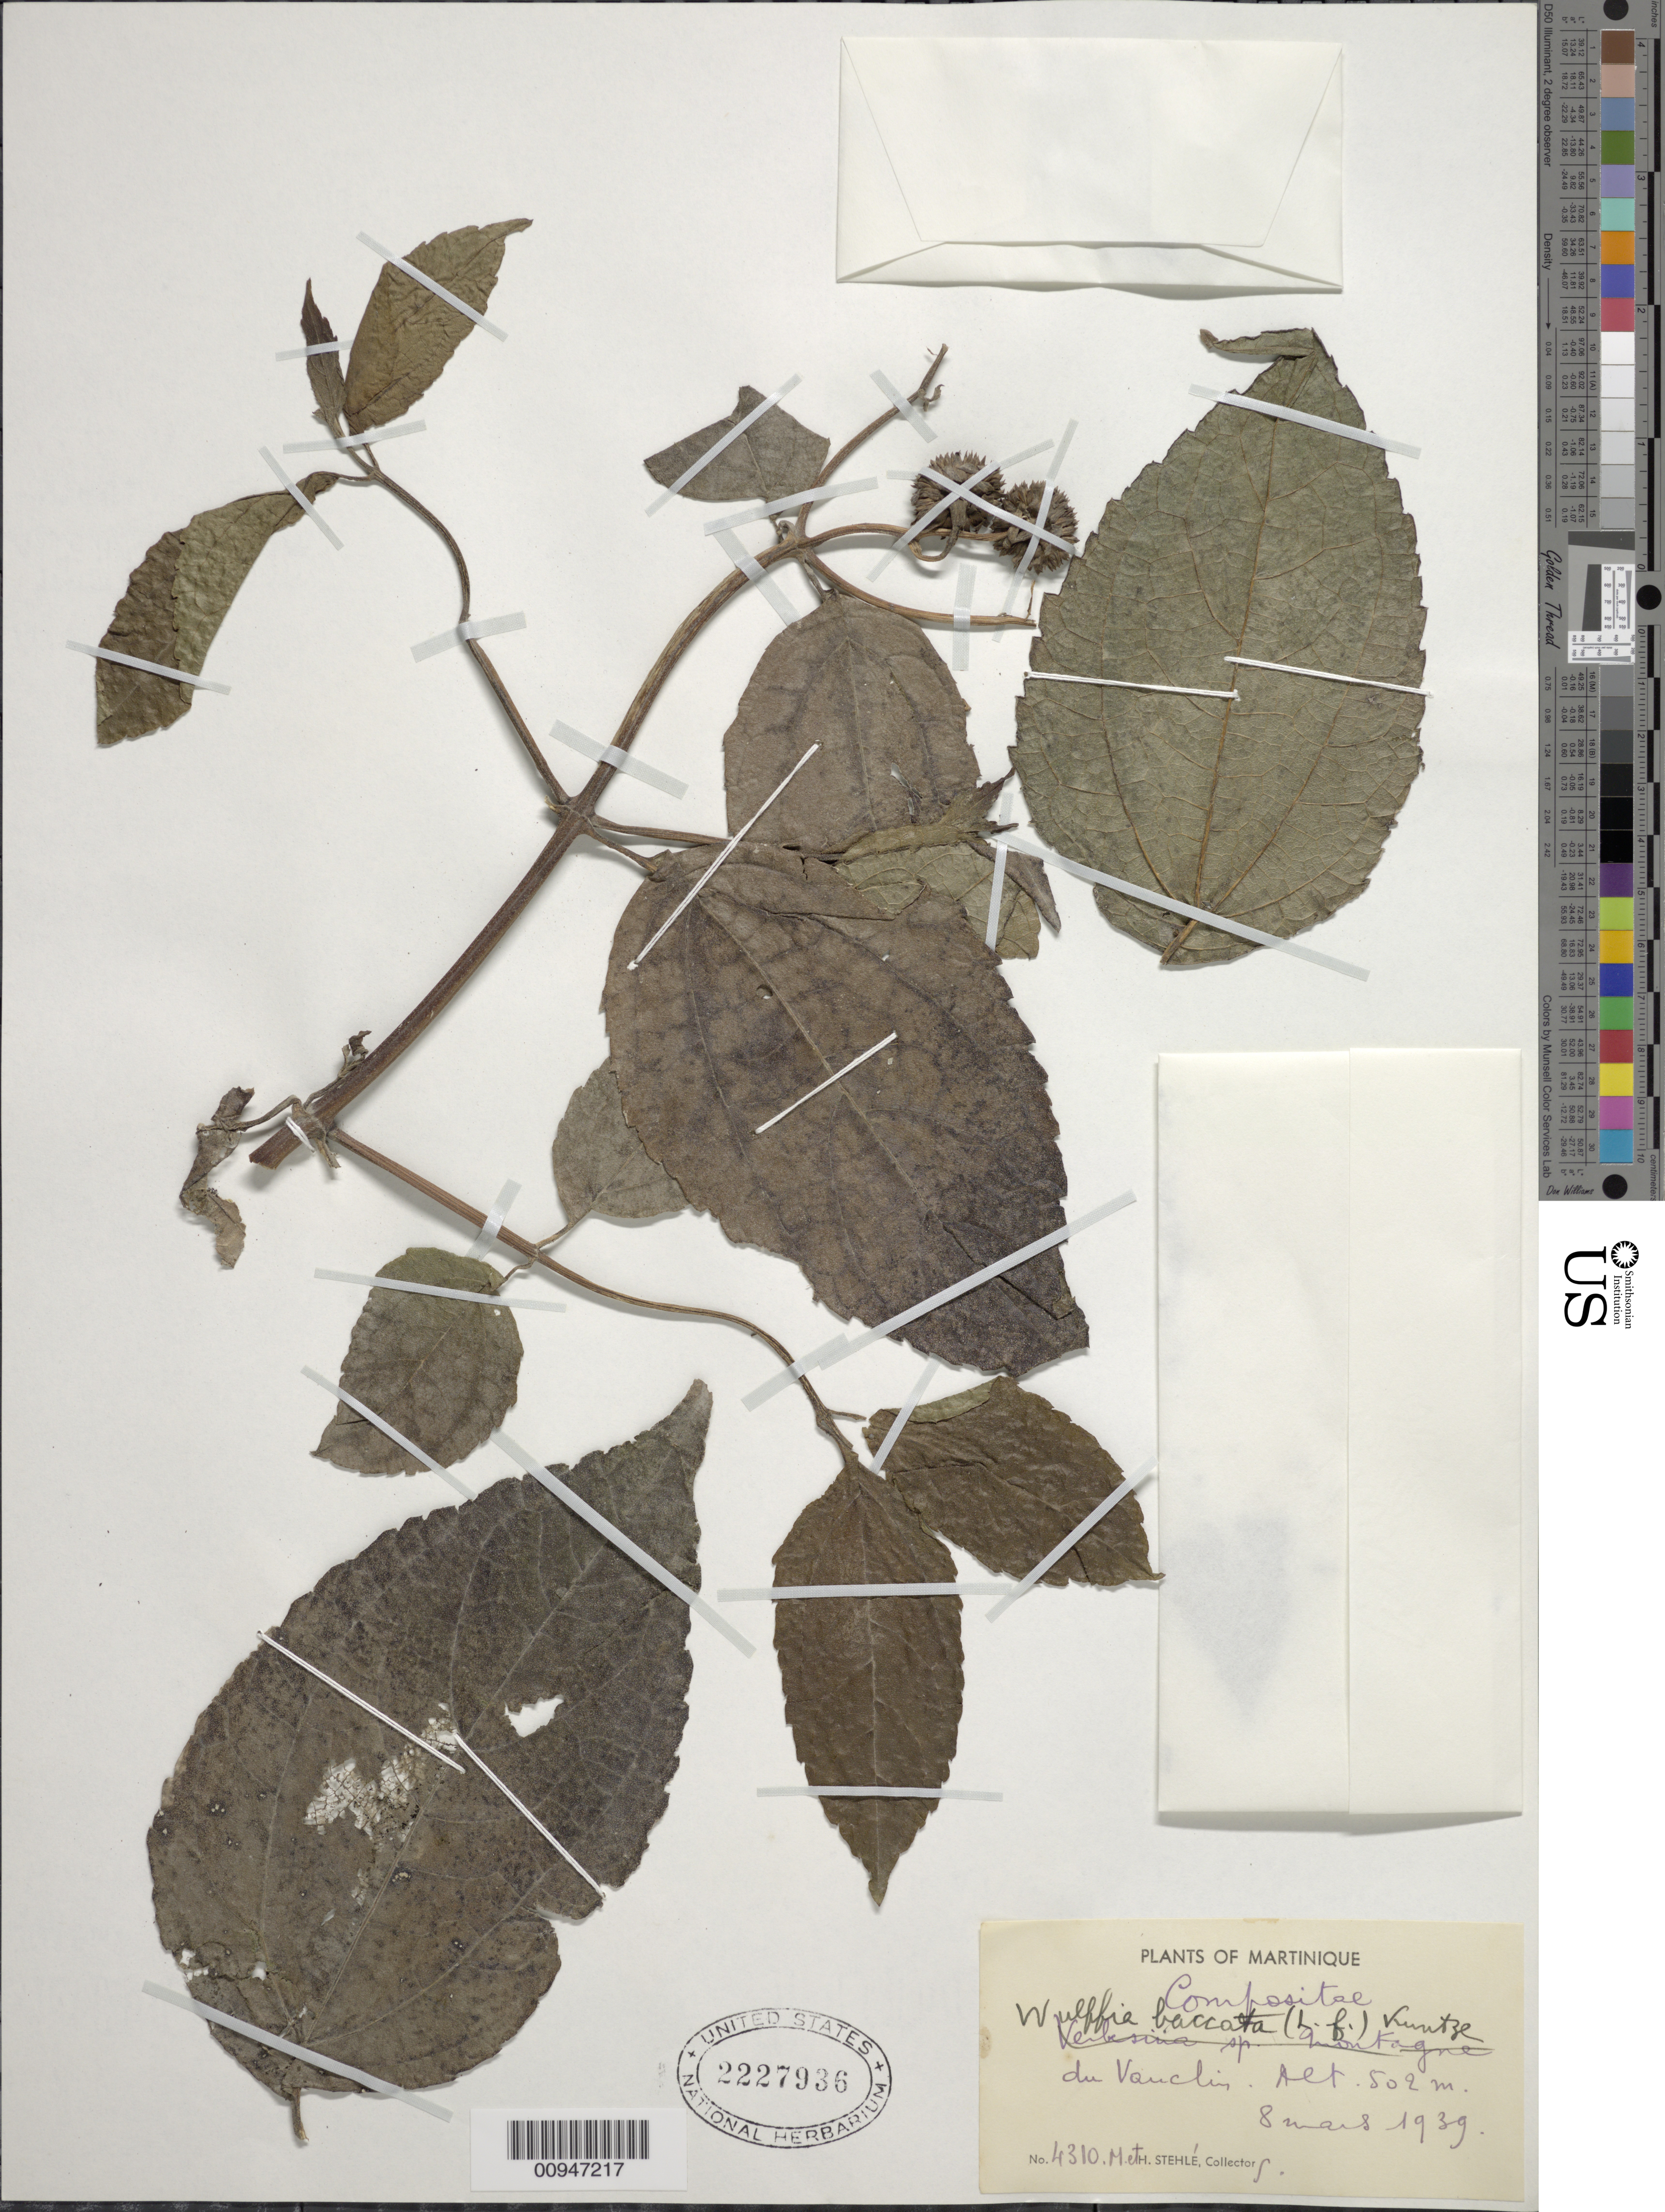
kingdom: Plantae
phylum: Tracheophyta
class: Magnoliopsida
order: Asterales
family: Asteraceae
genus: Wulffia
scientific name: Wulffia baccata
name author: (L. f.) Kuntze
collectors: H. Stehlé & M. Stehlé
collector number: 4310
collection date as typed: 08 Mar 1939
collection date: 1939-03-08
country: Martinique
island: Martinique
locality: Du Vauchin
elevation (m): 502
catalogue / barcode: US 2227936